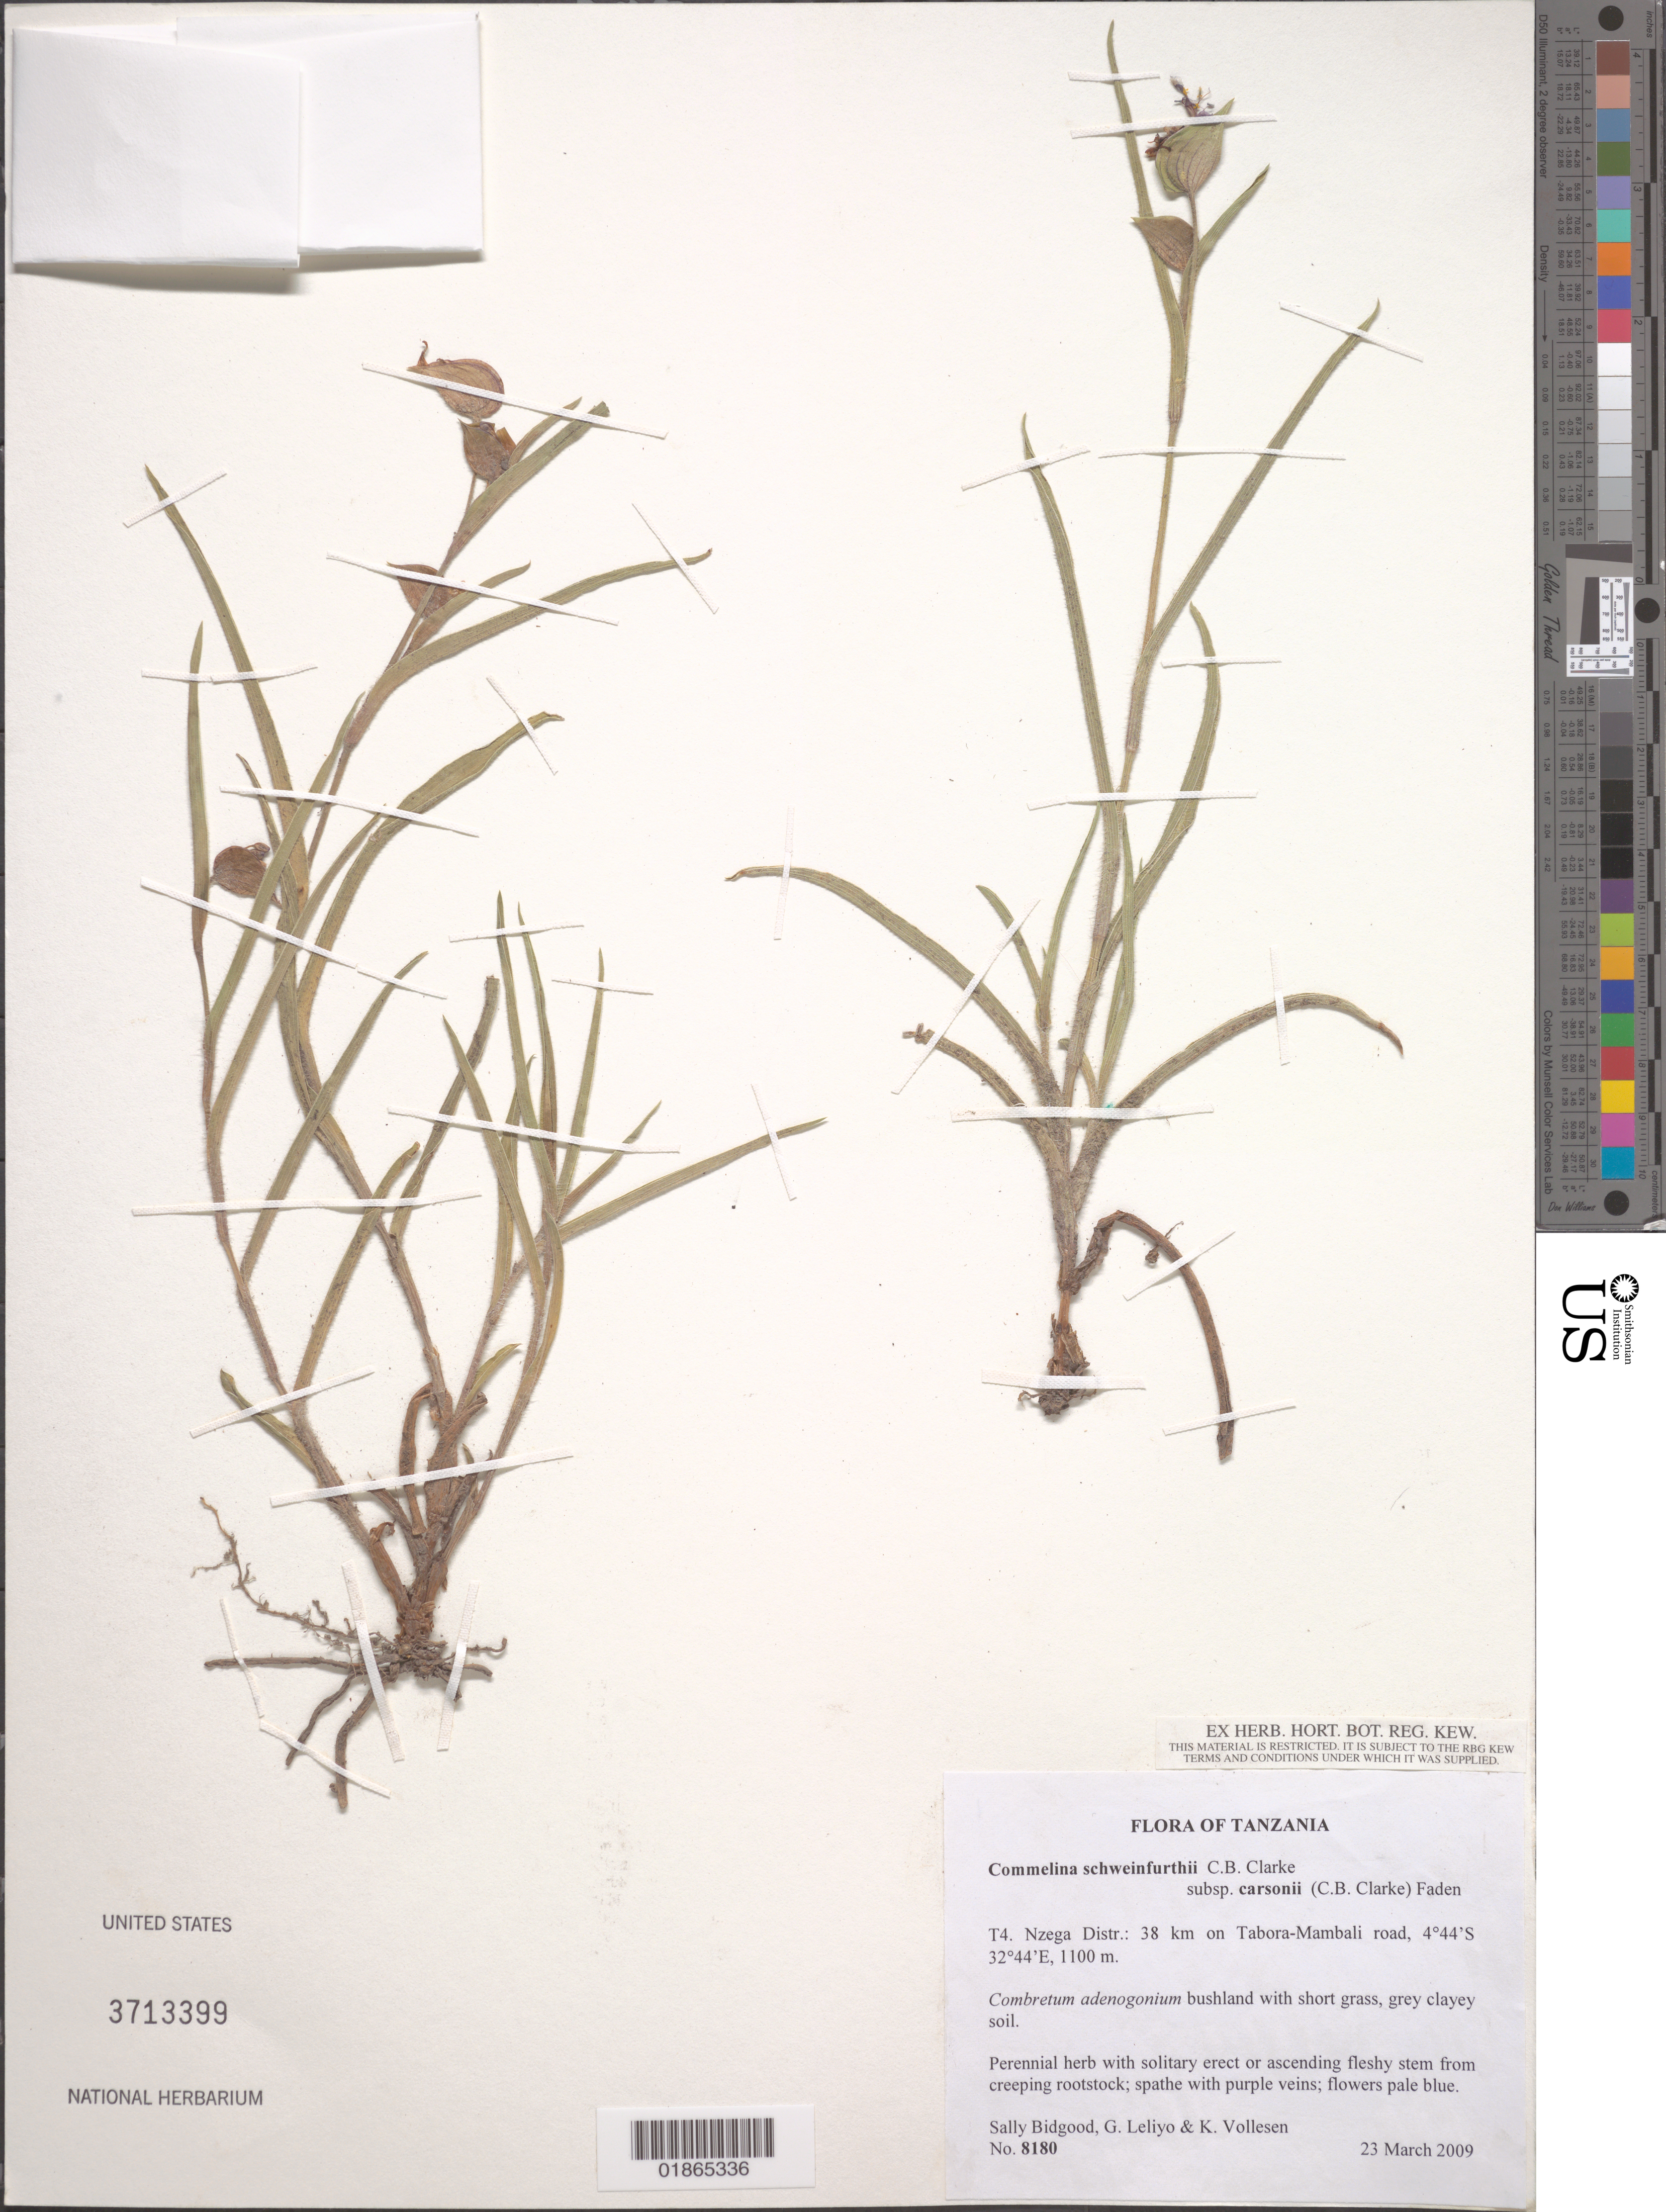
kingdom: Plantae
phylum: Tracheophyta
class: Liliopsida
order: Commelinales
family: Commelinaceae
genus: Commelina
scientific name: Commelina schweinfurthii subsp. carsonii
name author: (C.B. Clarke) Faden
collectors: S. Bidgood, G. Leliyo & K. Vollesen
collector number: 8180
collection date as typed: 23 March 2009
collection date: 2009-03-23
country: Tanzania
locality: T4. Nzega Distr.: 38 km on Tabora-Mambali road.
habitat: Bushland with short grass, grey clayey soil.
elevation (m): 1100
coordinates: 4 44 S, 32 44 E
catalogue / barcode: US 3713399